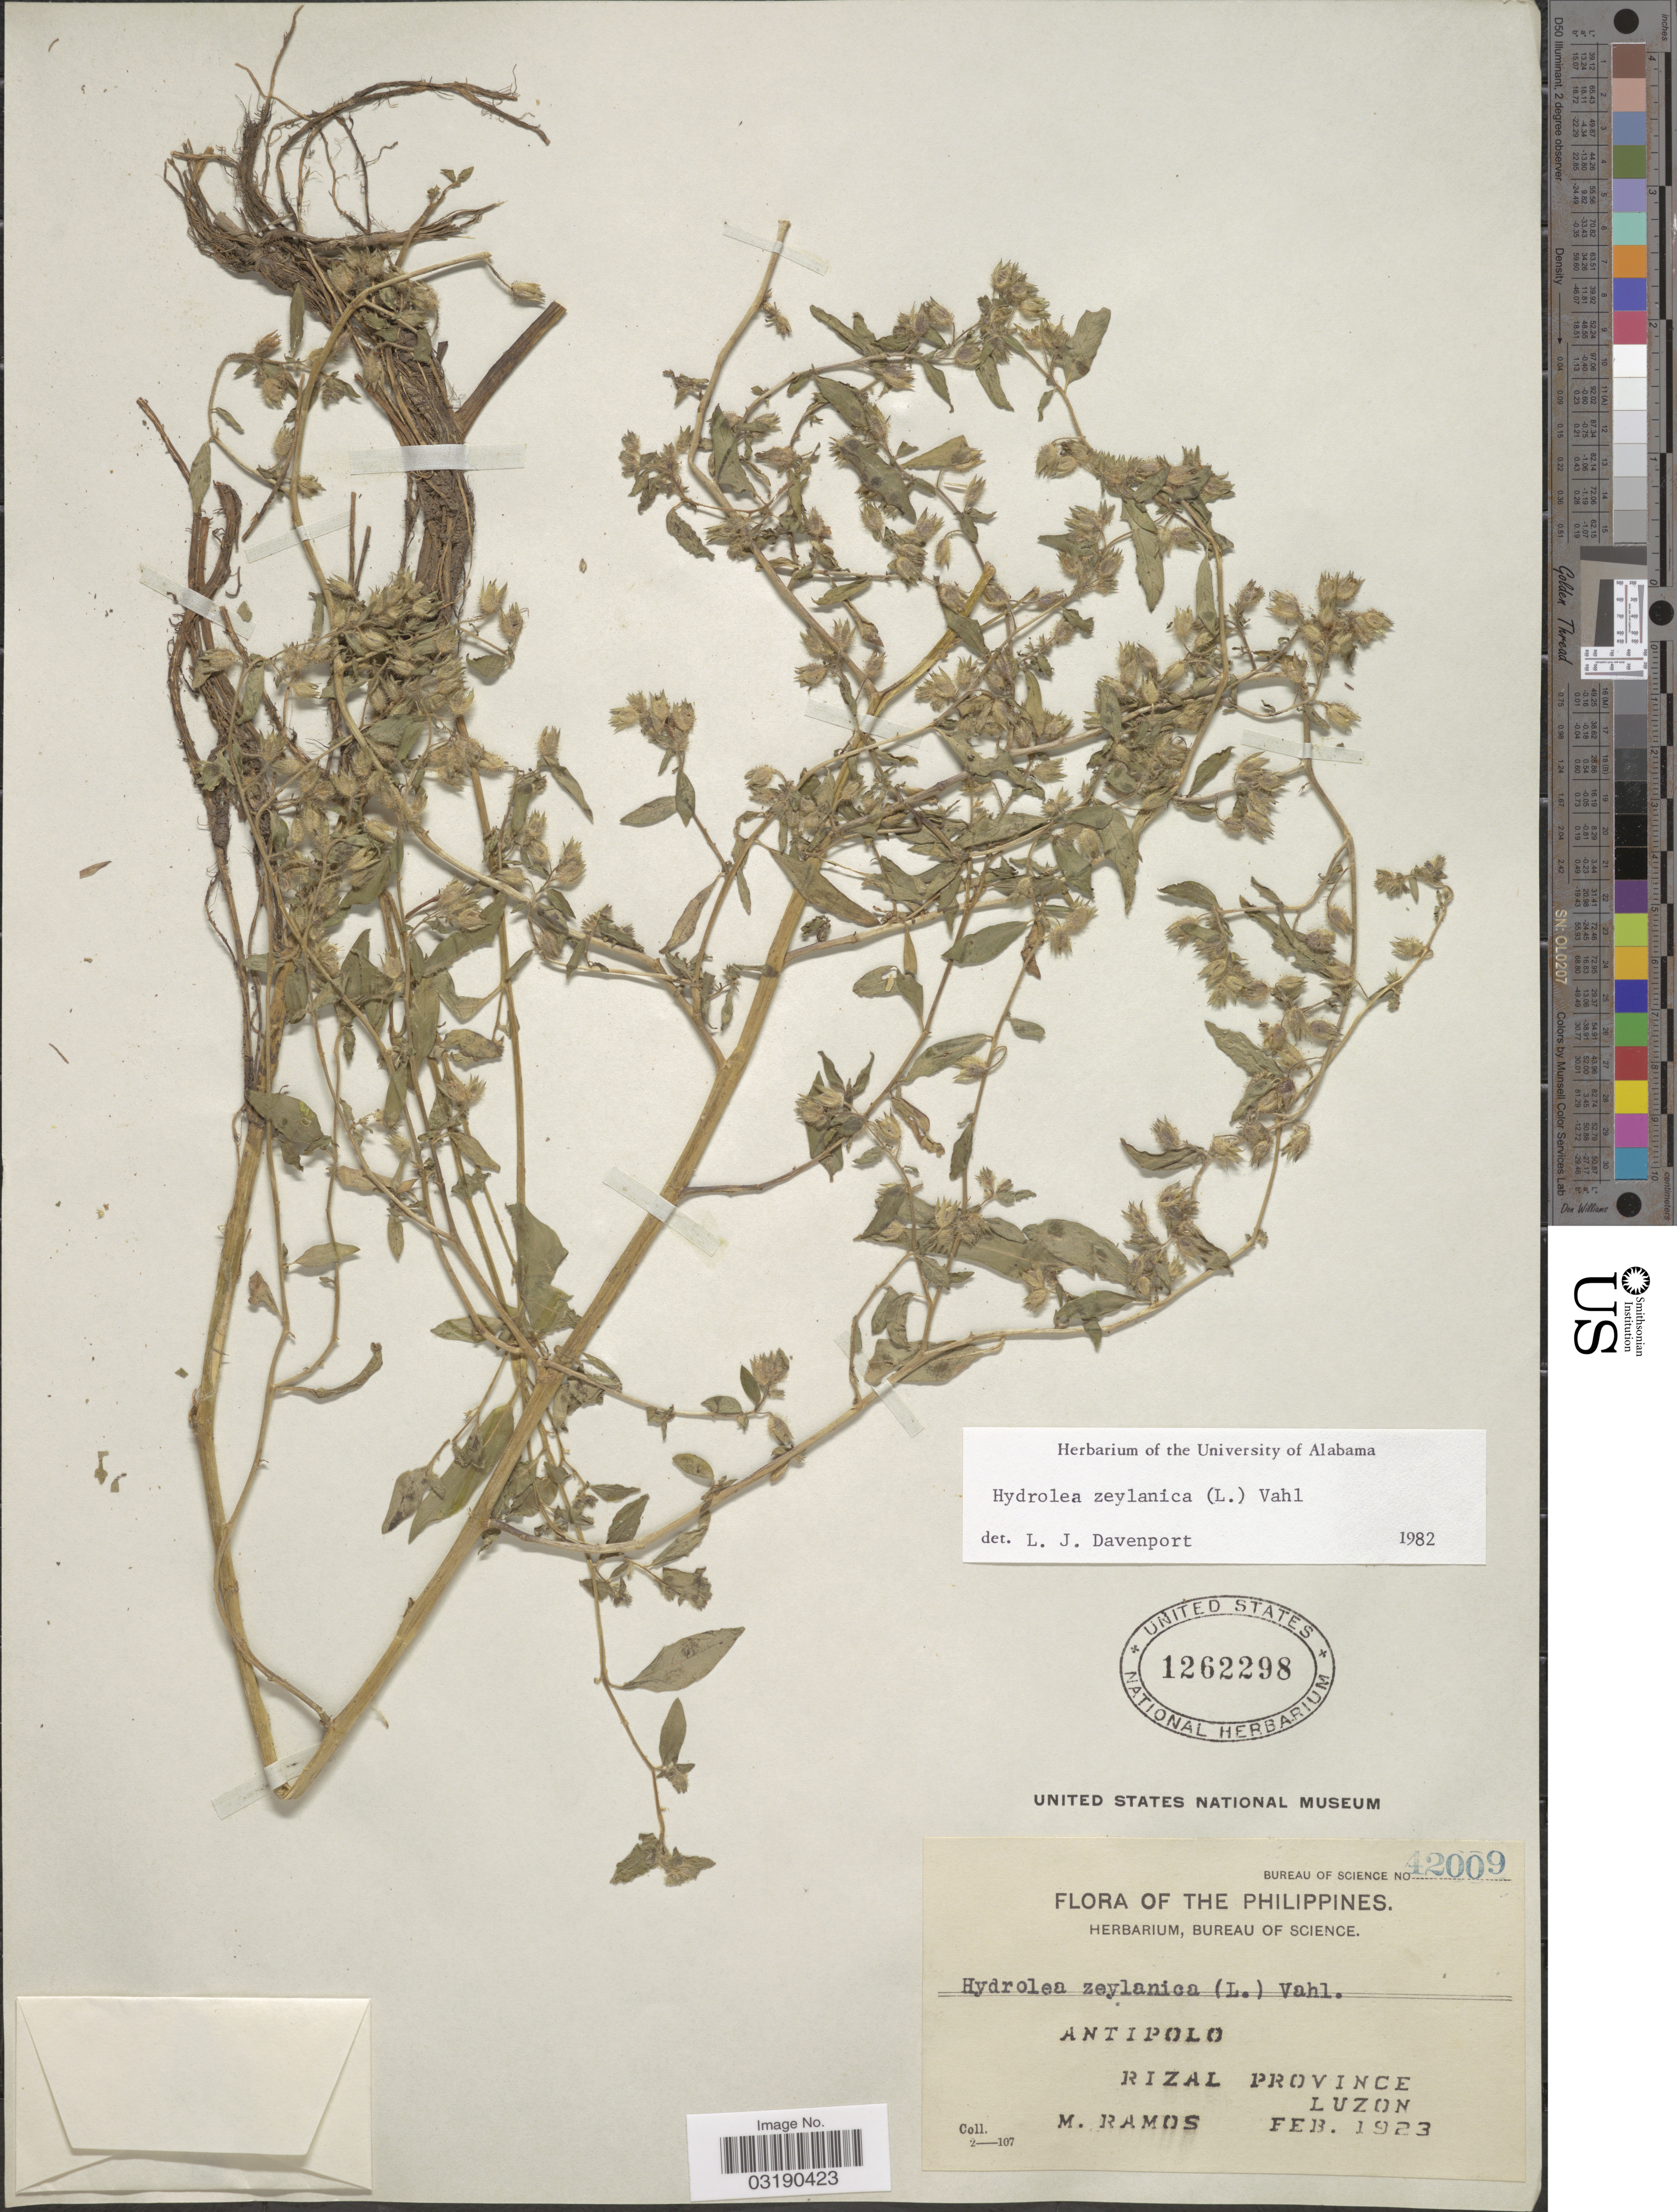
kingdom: Plantae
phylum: Tracheophyta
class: Magnoliopsida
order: Solanales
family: Hydroleaceae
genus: Hydrolea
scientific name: Hydrolea zeylanica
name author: (L.) Vahl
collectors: M. Ramos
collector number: Bureau of Science 42009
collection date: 1923-02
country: Philippines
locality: Antipolo. Rizal Province. Luzon.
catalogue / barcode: US 1262298